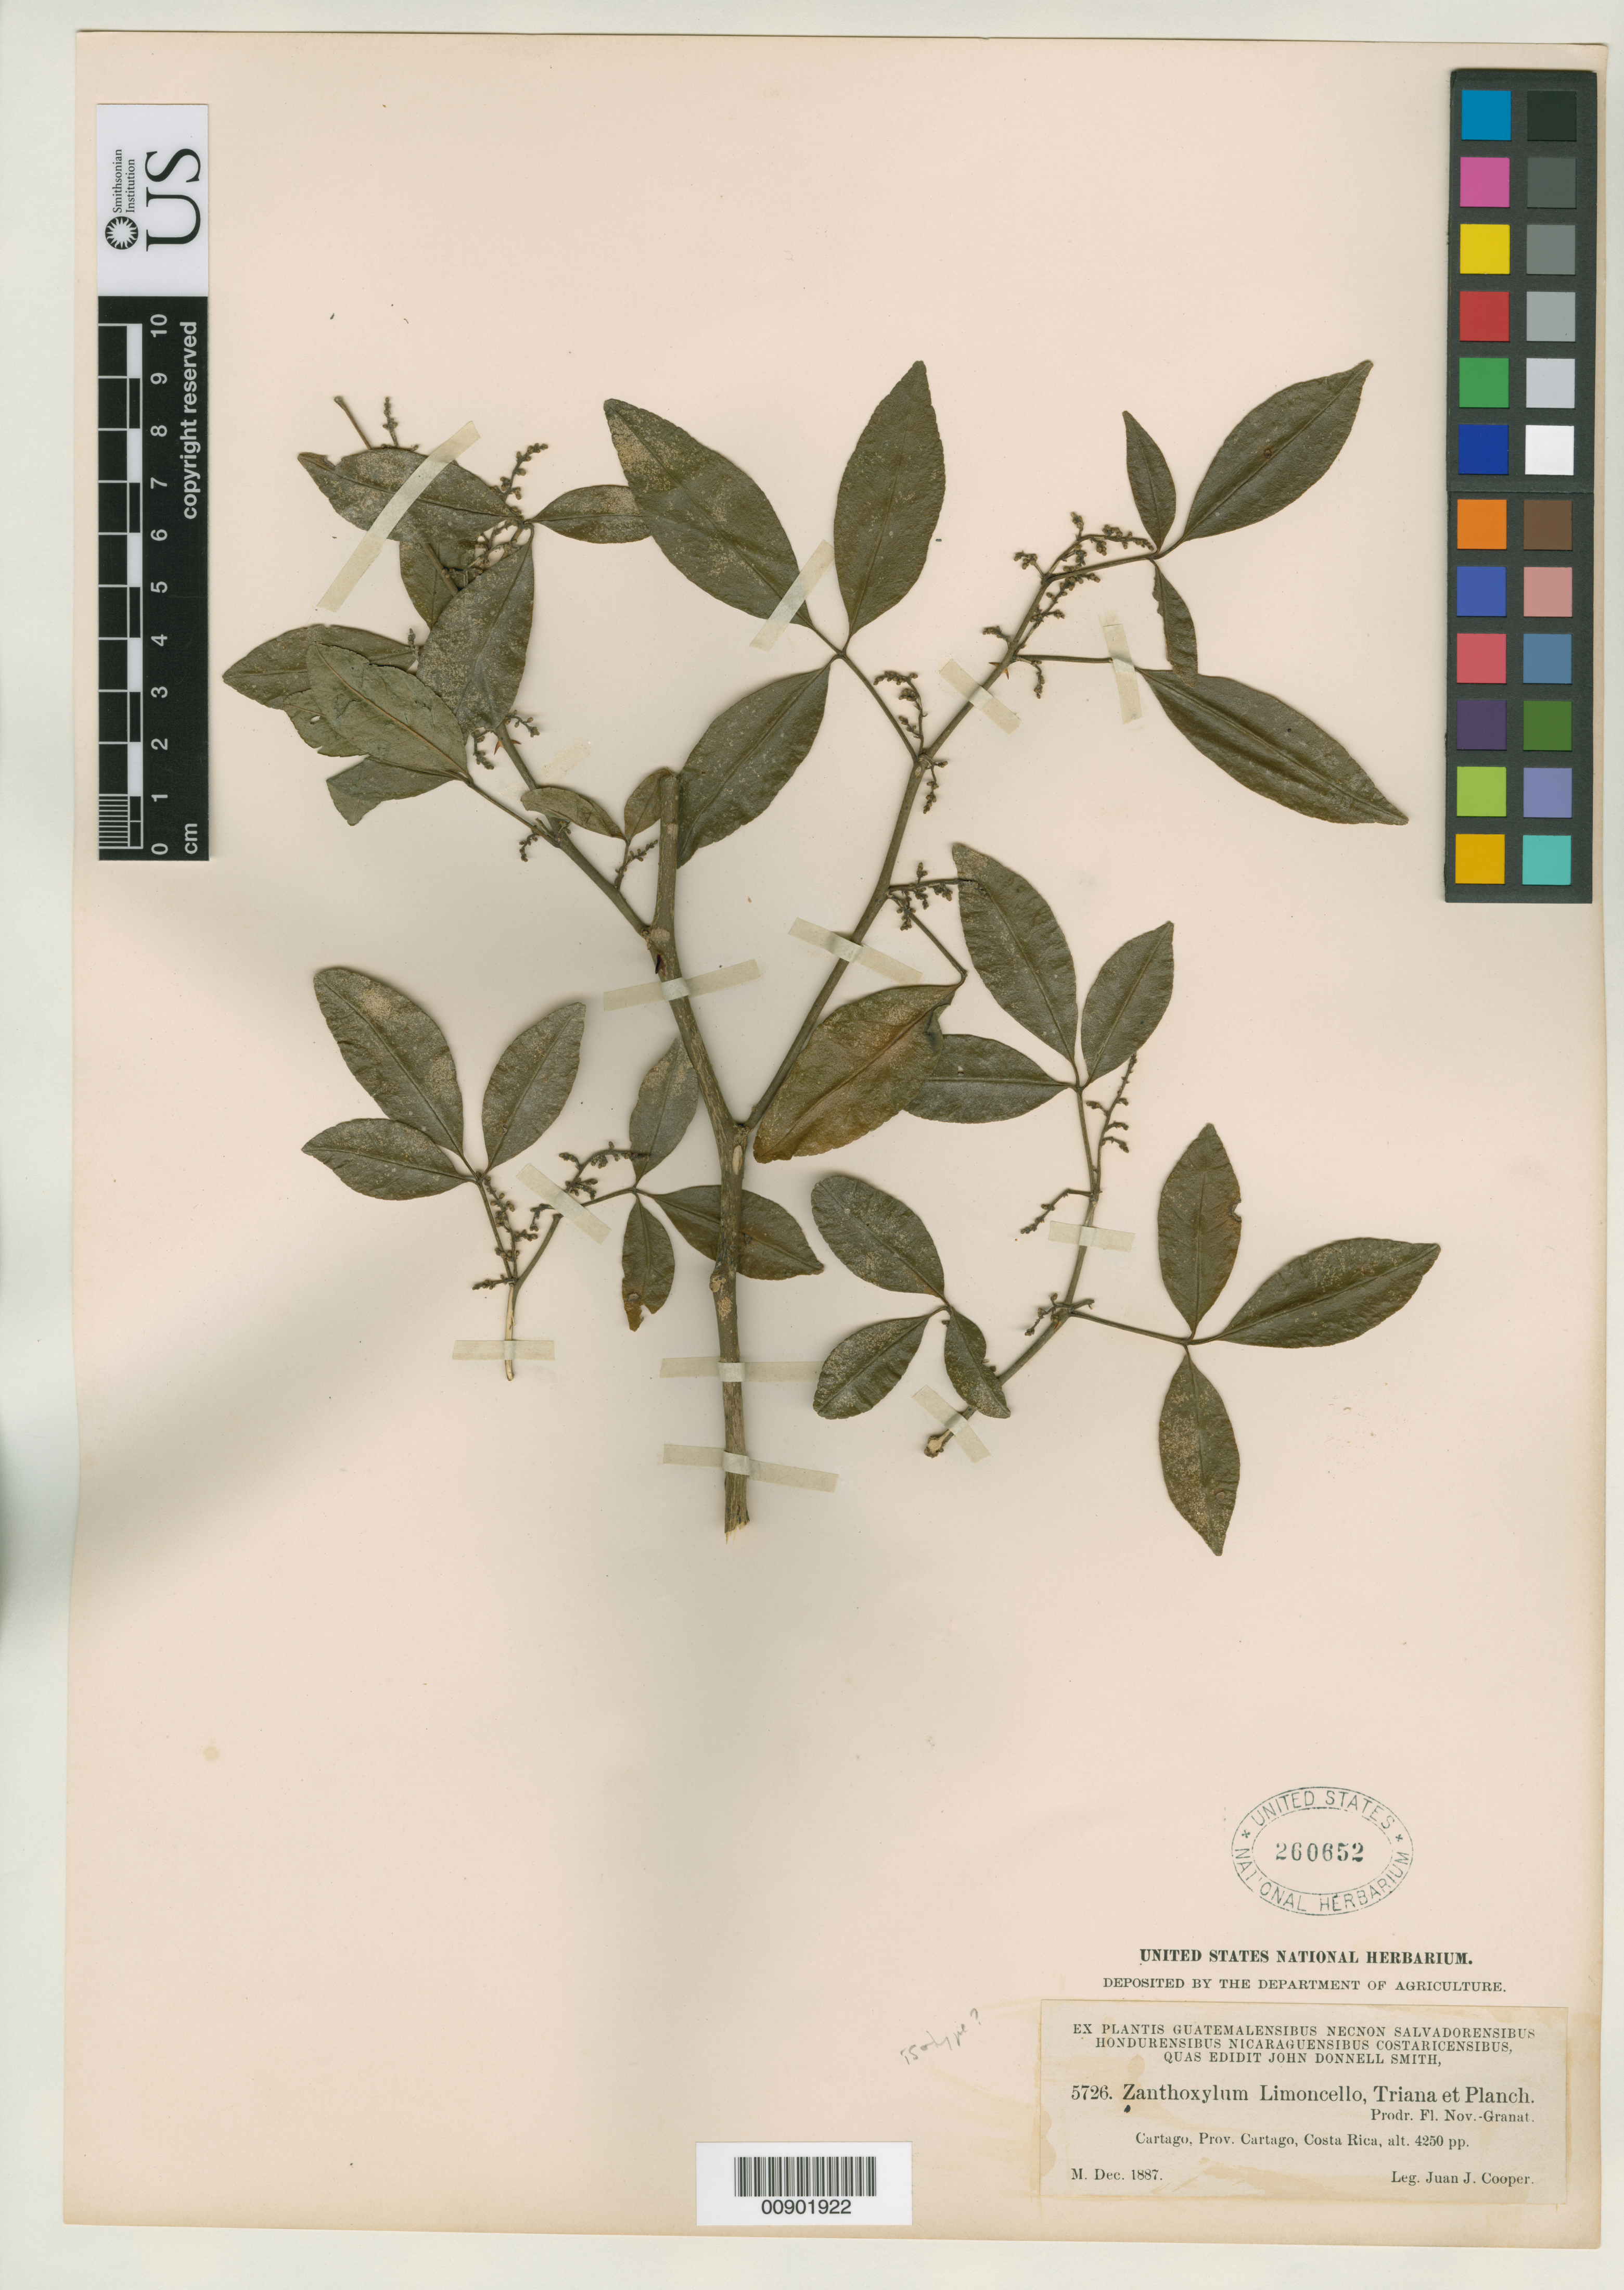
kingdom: Plantae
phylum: Tracheophyta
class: Magnoliopsida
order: Sapindales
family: Rutaceae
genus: Zanthoxylum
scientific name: Zanthoxylum costaricense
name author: Donn. Sm.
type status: Possible Isotype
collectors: J. J. Cooper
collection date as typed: Dec 1887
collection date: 1887-12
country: Costa Rica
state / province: Cartago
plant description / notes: Specimen bears J. Donnell Smith label numbered "5726"; type is Cooper 176 but note that other collections (e.g., Cooper 225, 2 sheets at US) were also included by Donnell Smith under his number 5726.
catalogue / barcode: US 260652